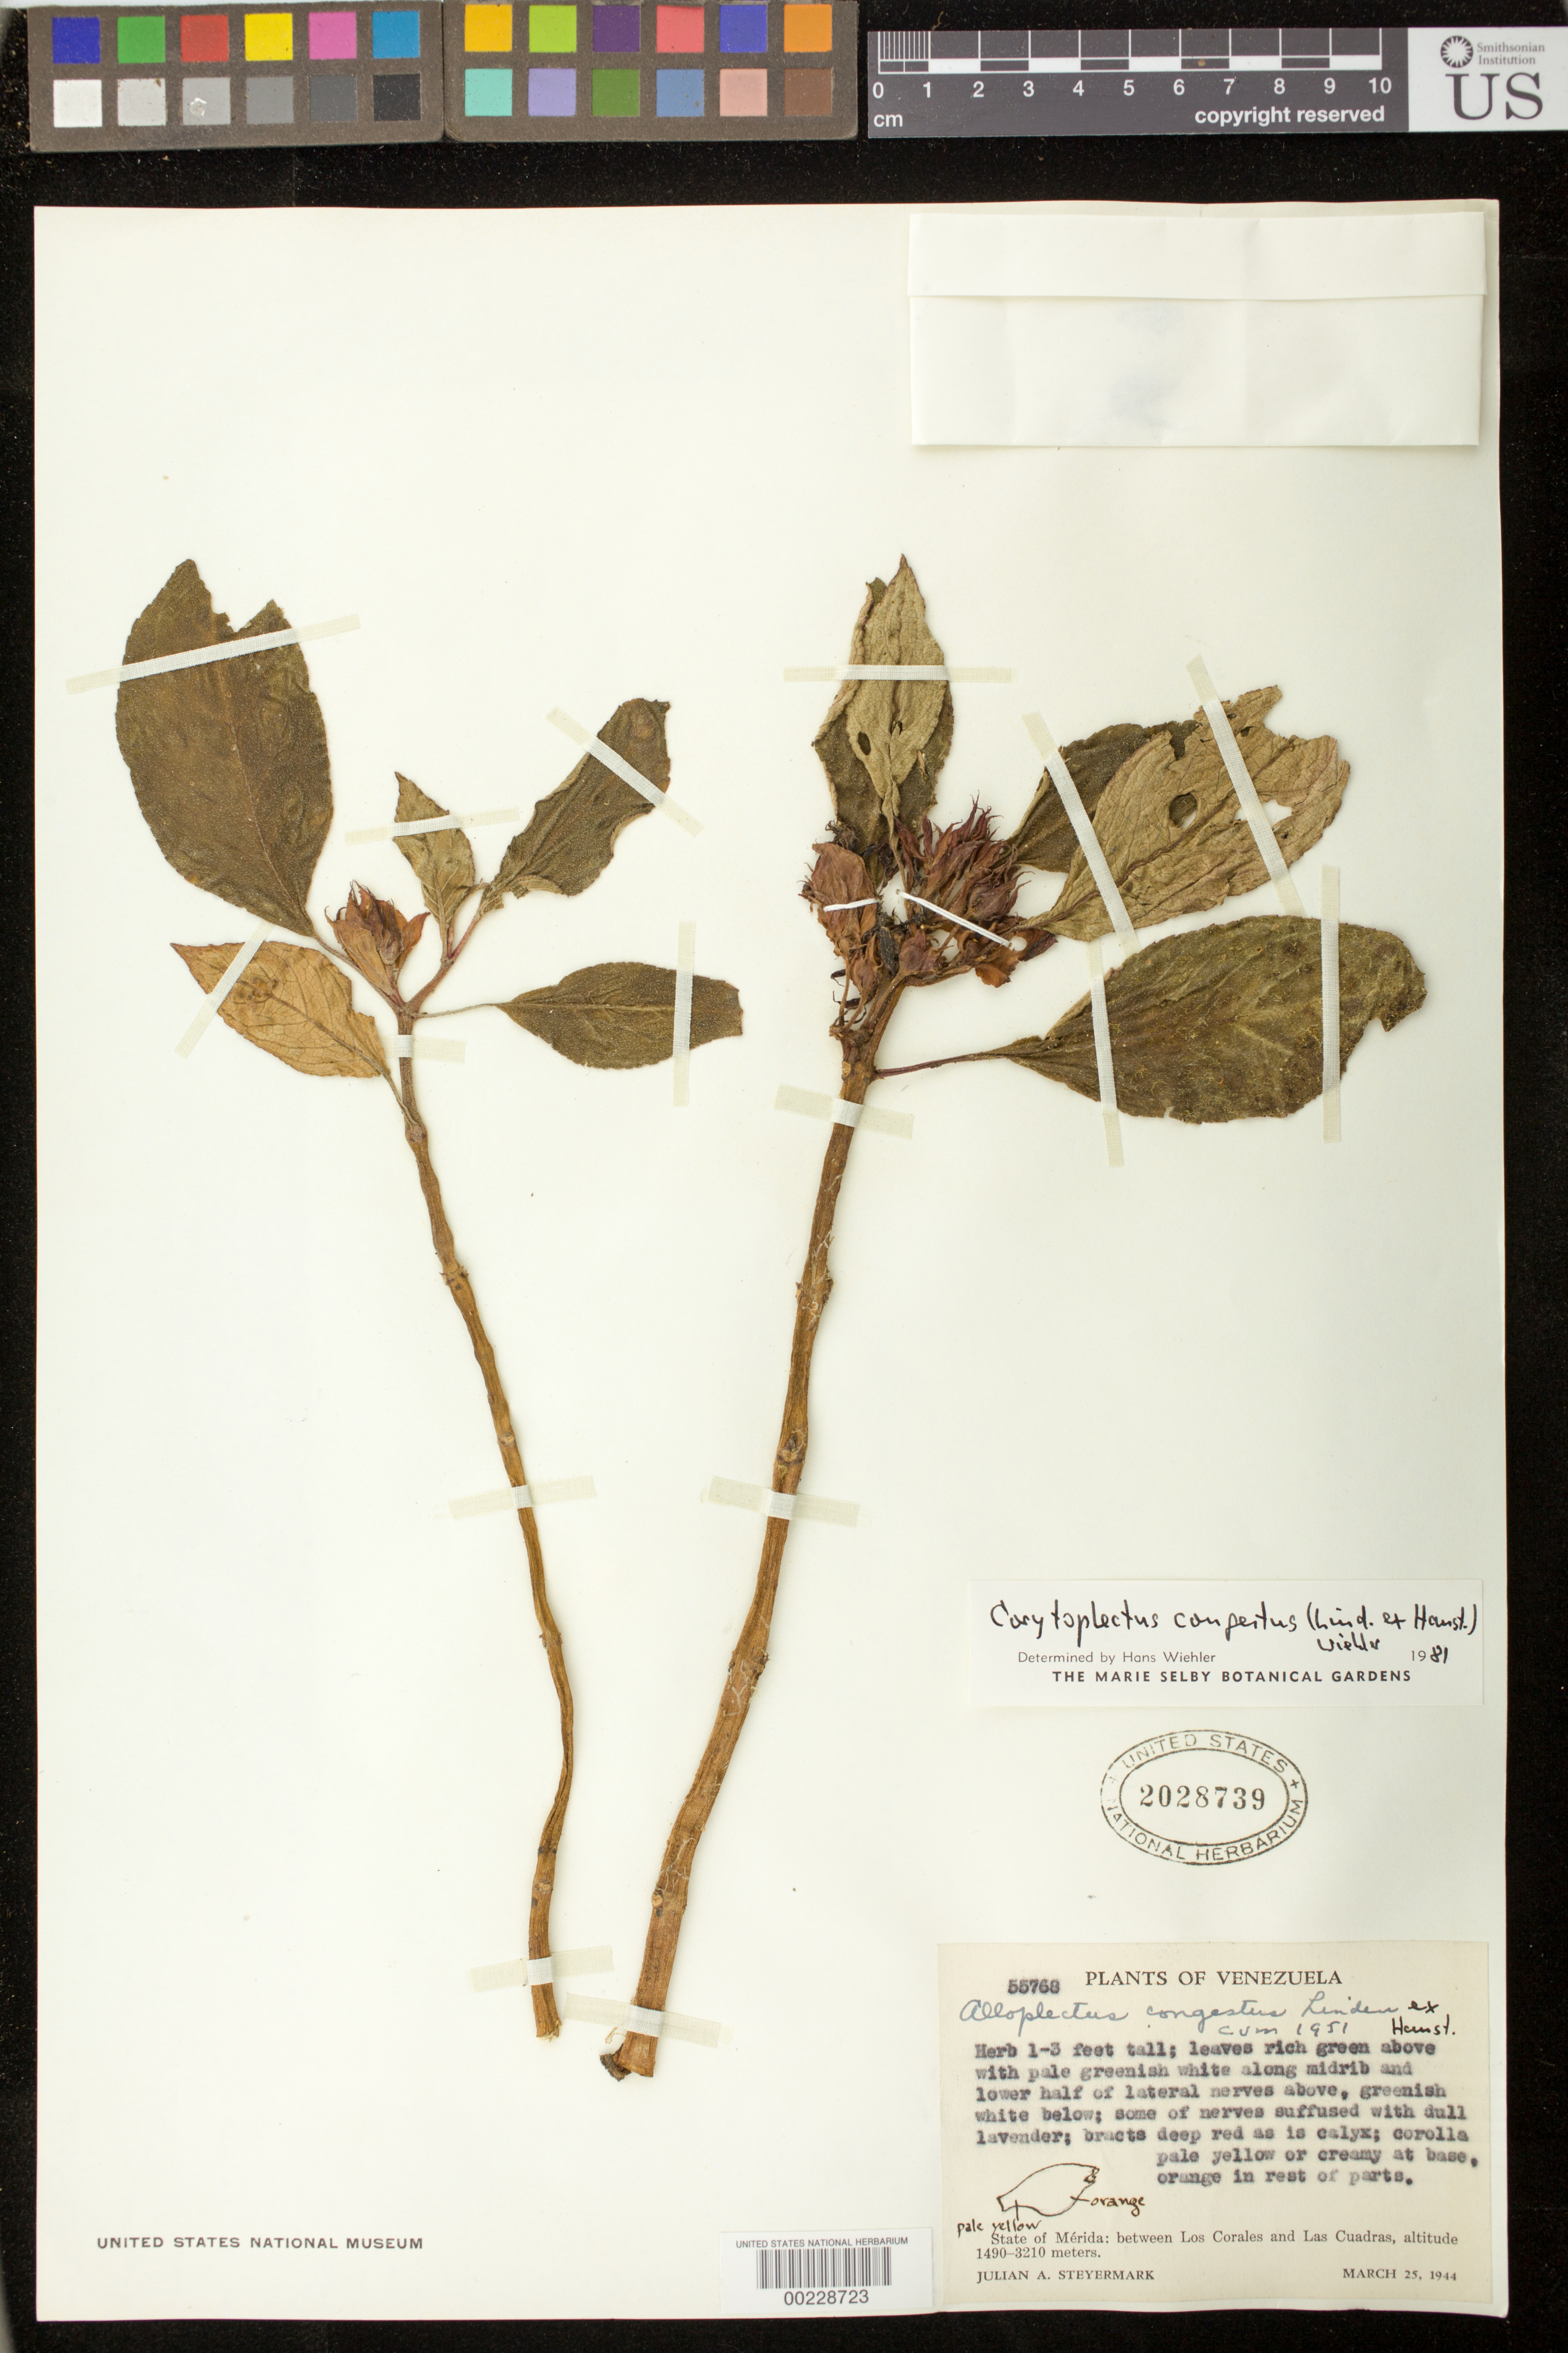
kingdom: Plantae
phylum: Tracheophyta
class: Magnoliopsida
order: Lamiales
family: Gesneriaceae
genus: Corytoplectus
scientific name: Corytoplectus congestus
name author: (Linden ex Hanst.) Wiehler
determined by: Skog, Laurence E.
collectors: J. Steyermark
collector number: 55768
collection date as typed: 25 Mar 1944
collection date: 1944-03-25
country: Venezuela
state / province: Mérida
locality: Between Los Corales and Las Cuadras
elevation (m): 1490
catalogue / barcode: US 2028739